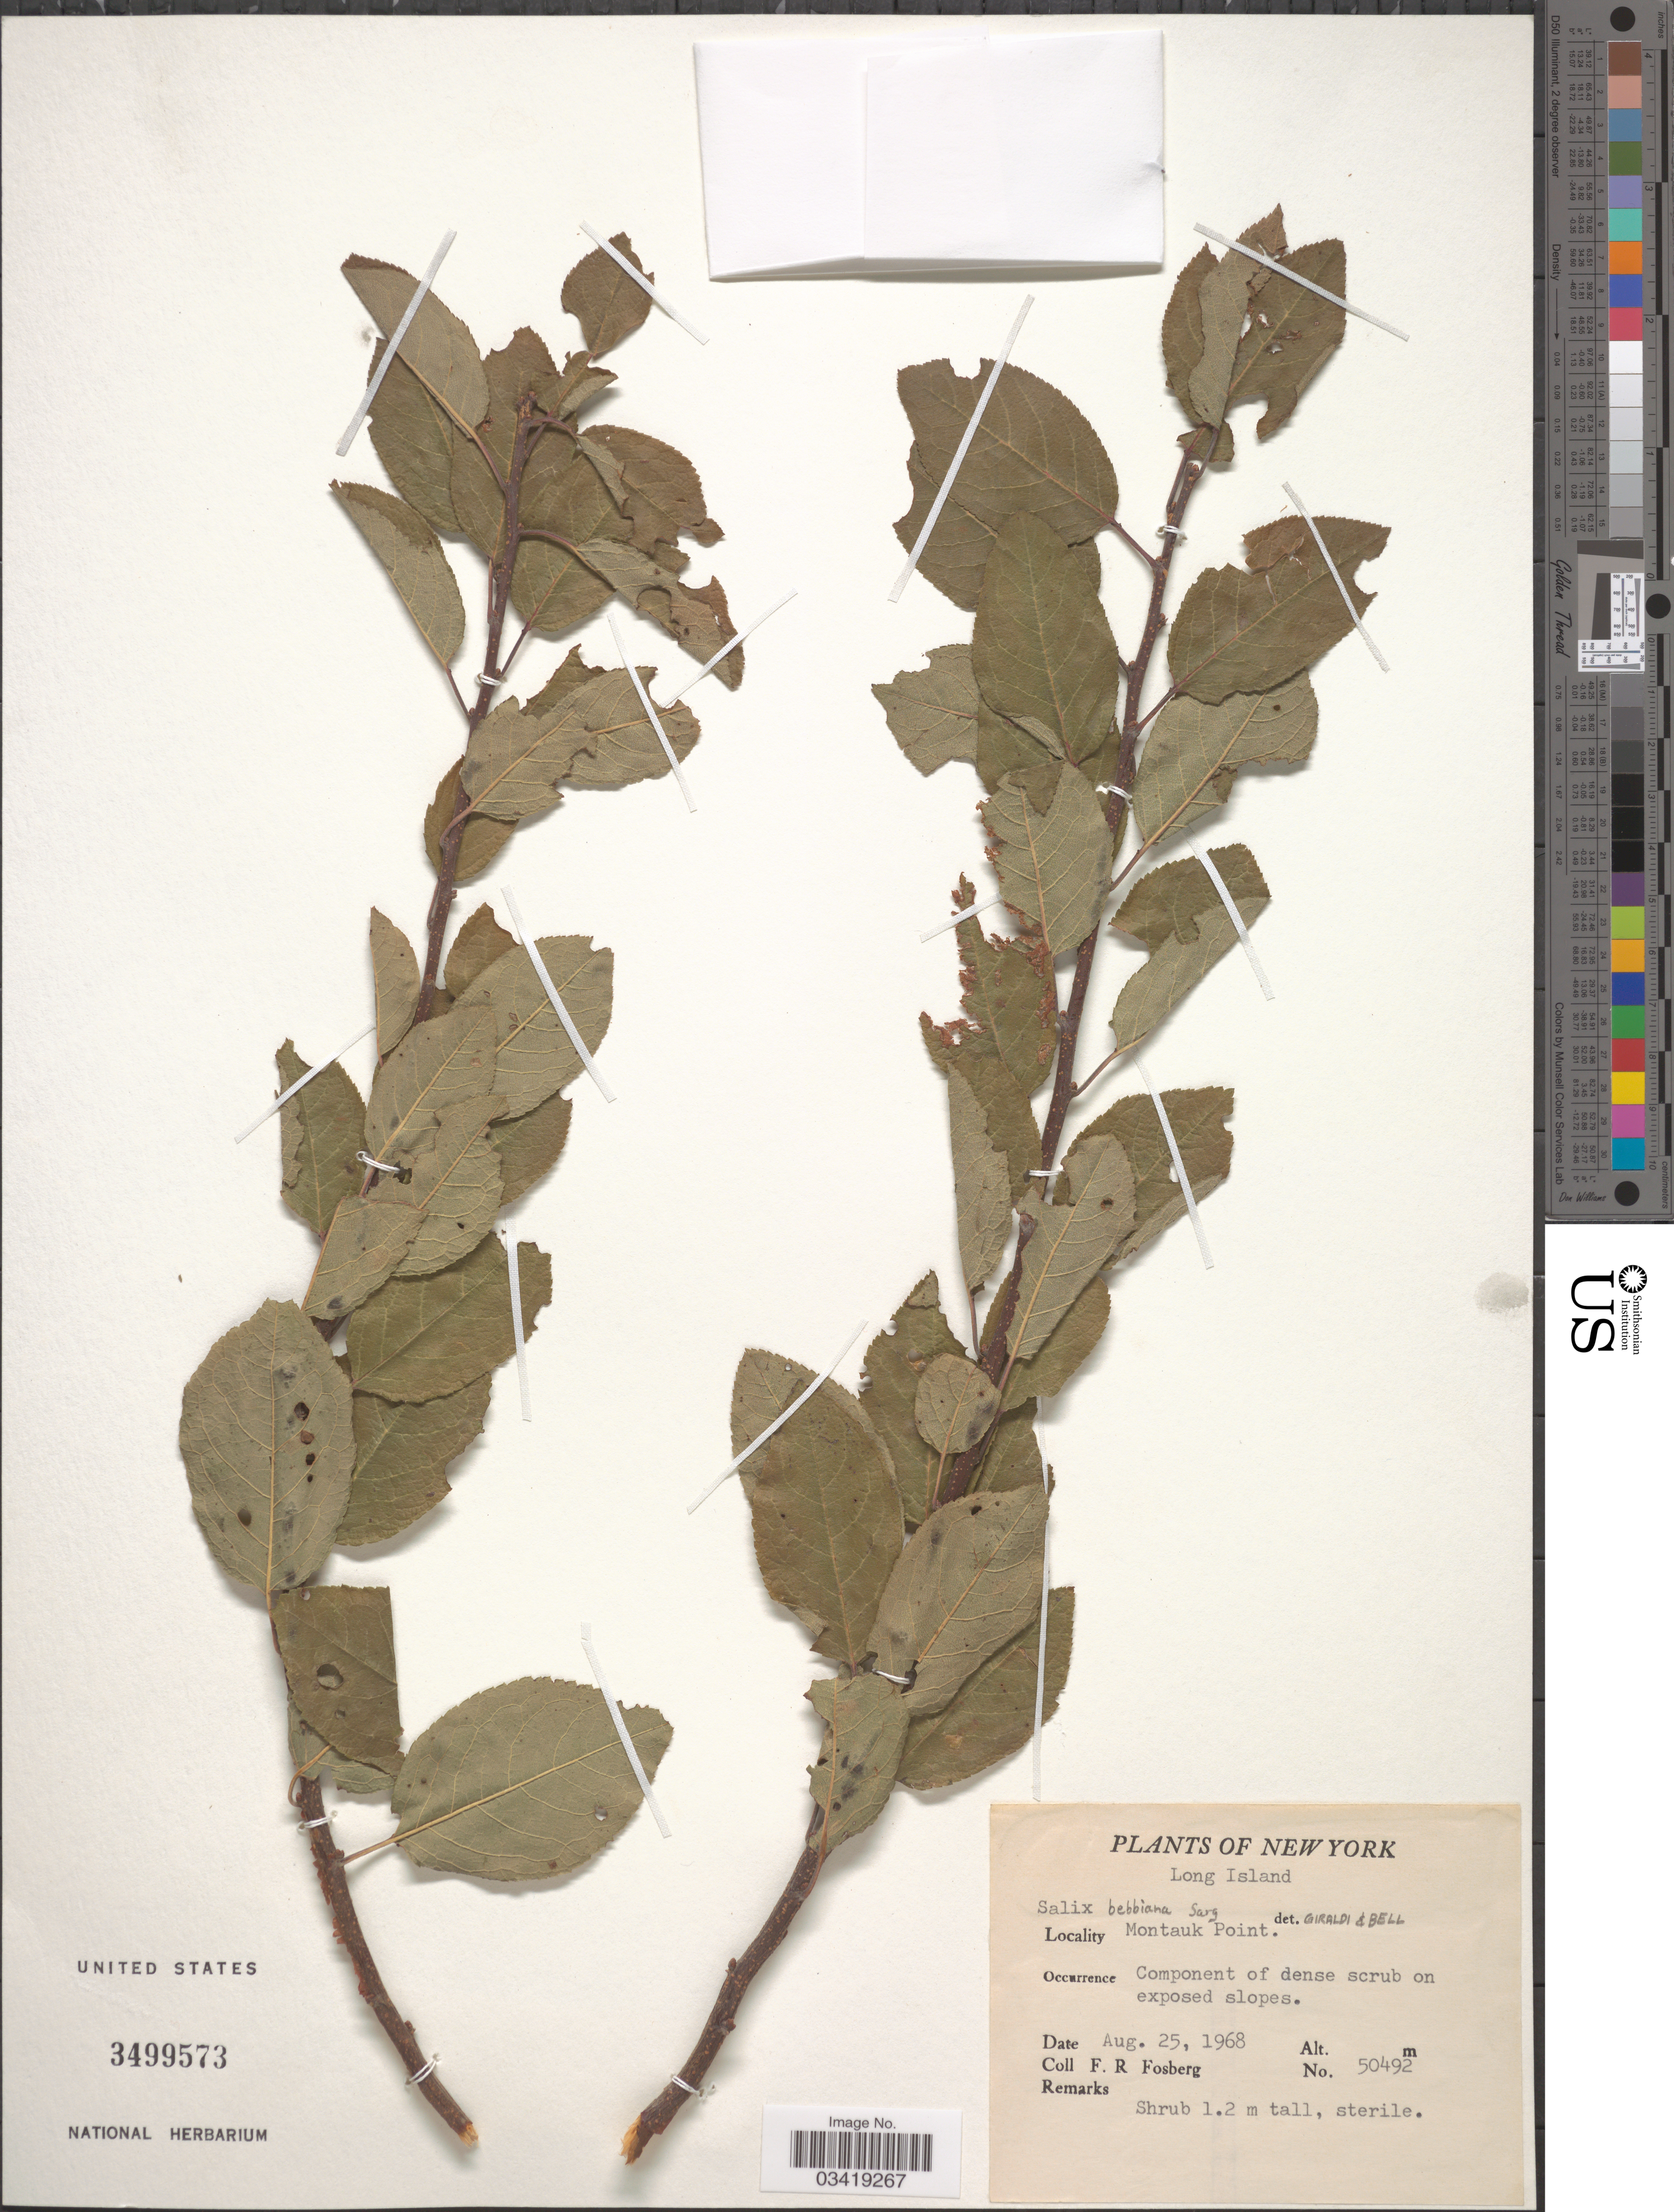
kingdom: Plantae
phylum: Tracheophyta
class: Magnoliopsida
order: Malpighiales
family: Salicaceae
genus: Salix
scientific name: Salix bebbiana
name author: Sarg.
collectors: F. R. Fosberg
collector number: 50492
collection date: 1968-08-25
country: United States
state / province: New York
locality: Long Island. Montauk Point.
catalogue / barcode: US 3499573